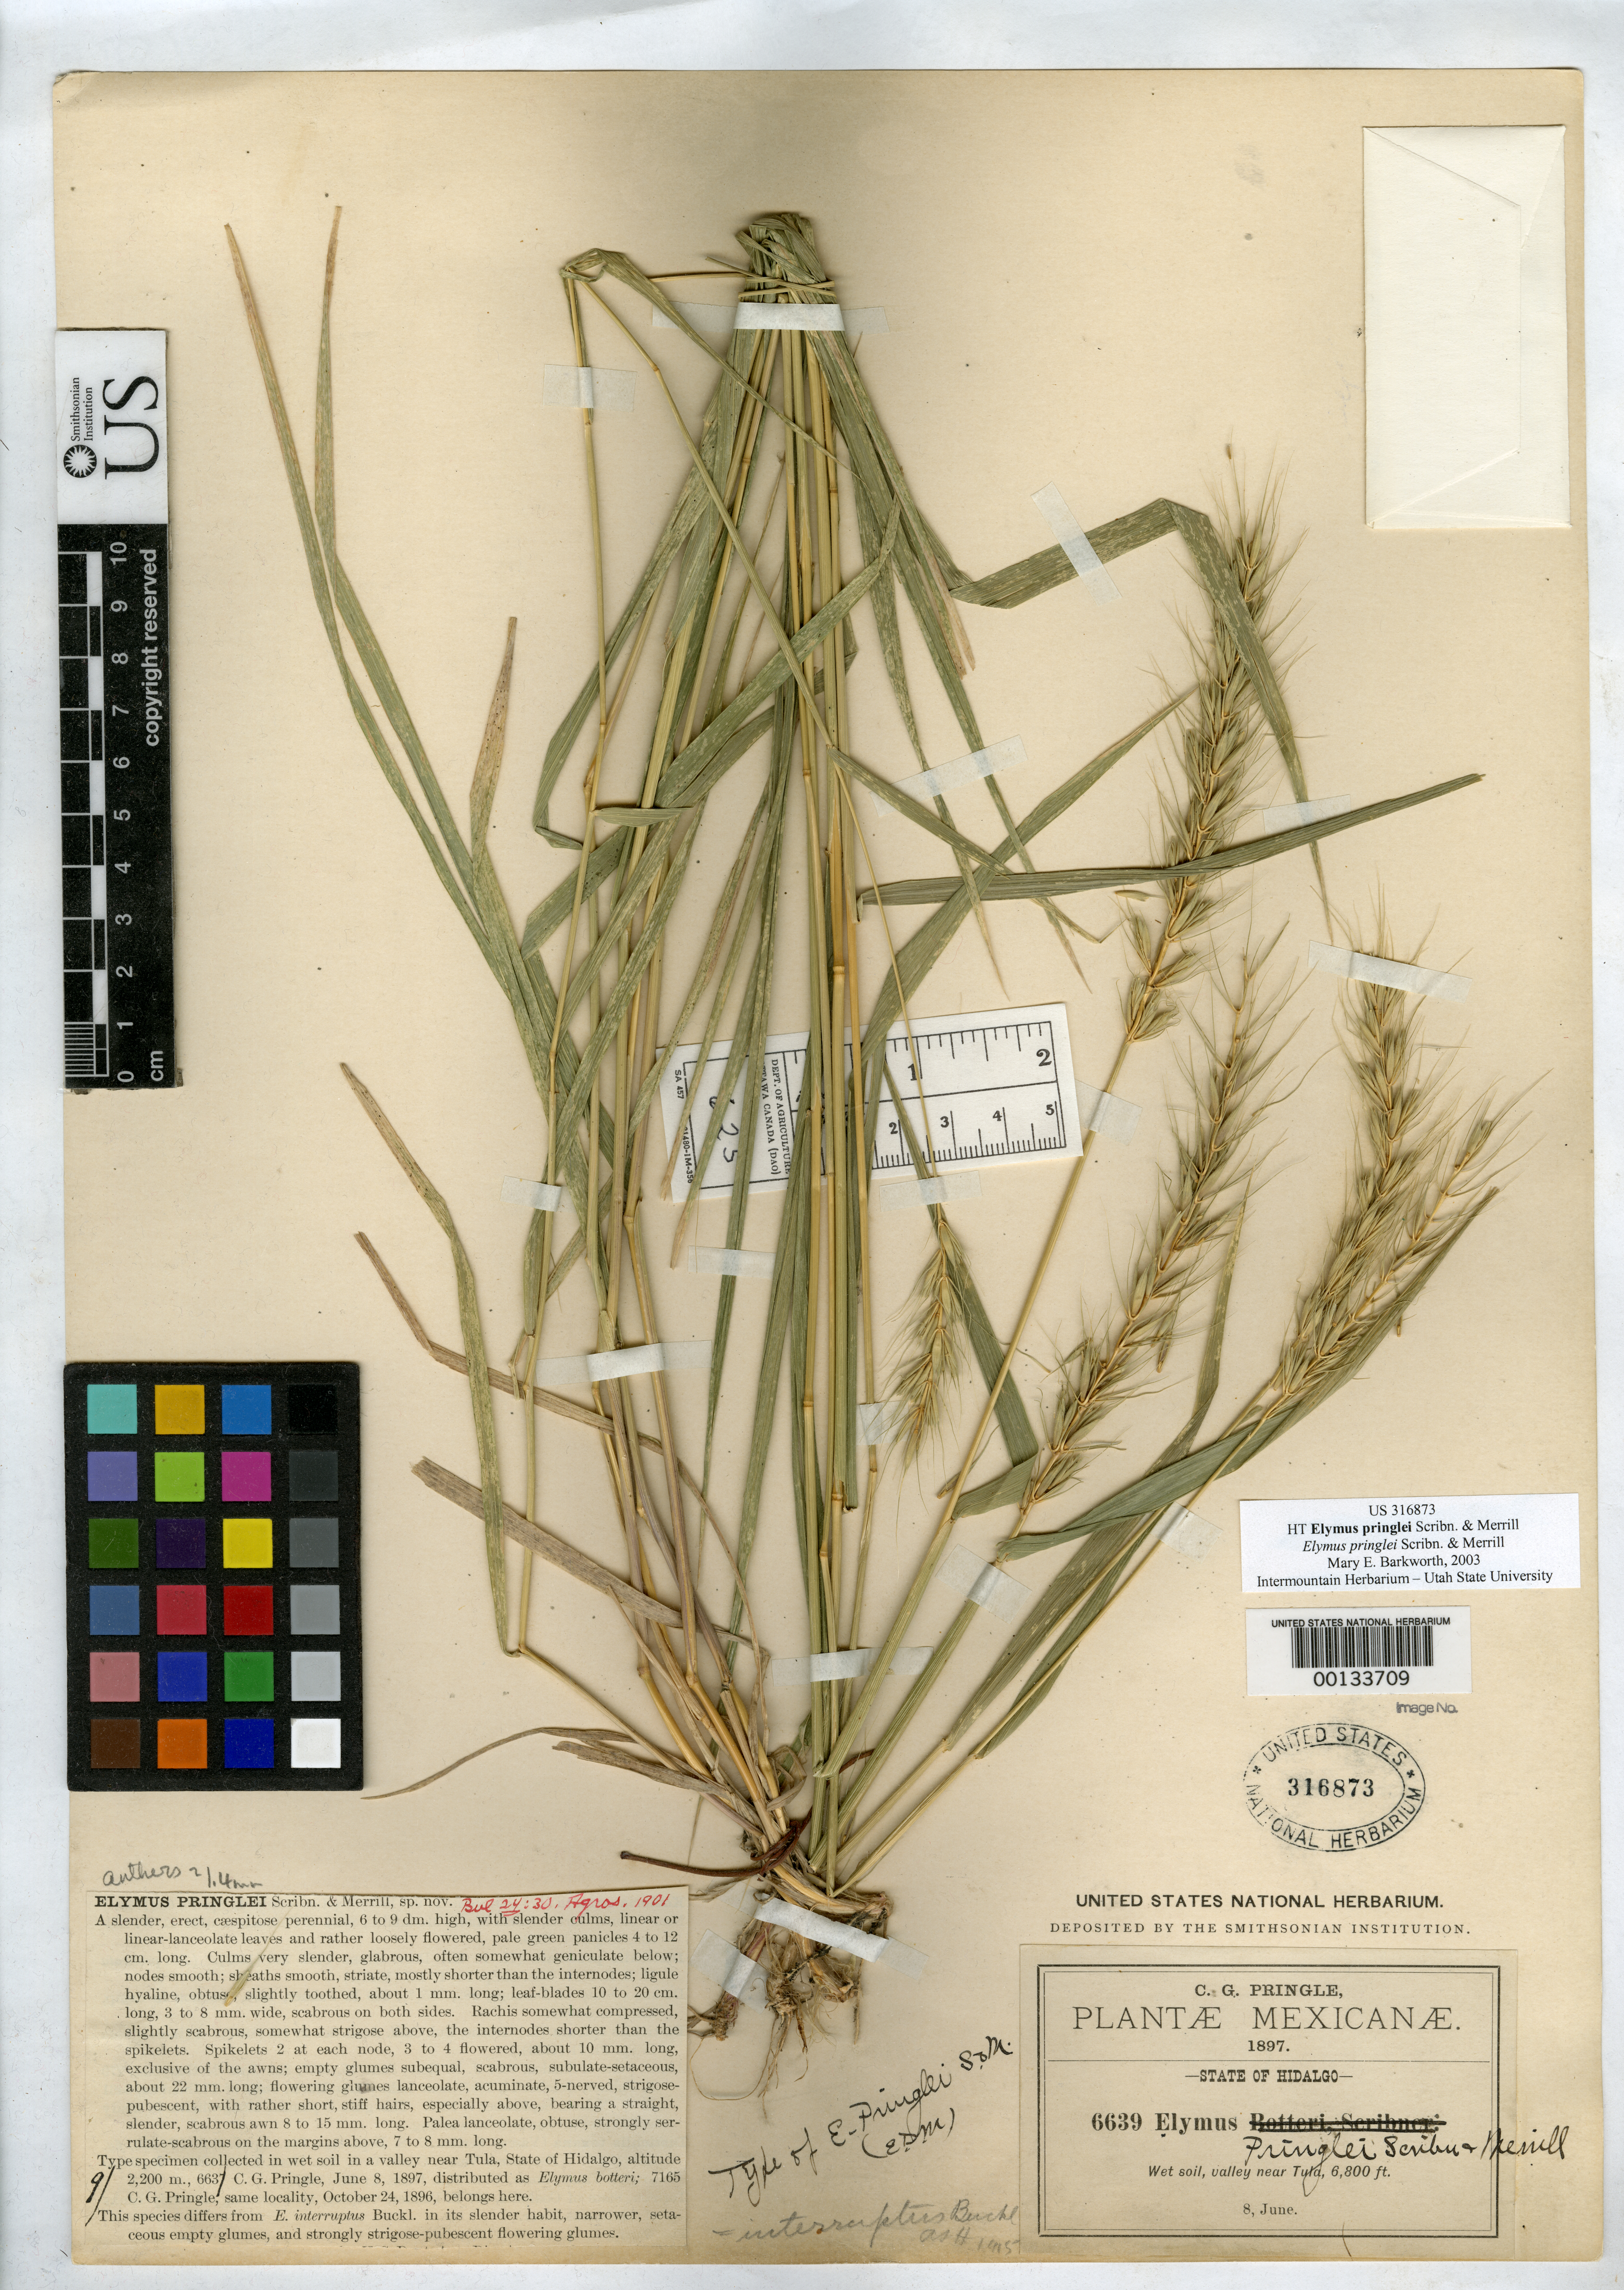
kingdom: Plantae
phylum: Tracheophyta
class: Liliopsida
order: Poales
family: Poaceae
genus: Elymus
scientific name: Elymus pringlei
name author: Scribn. & Merr.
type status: Holotype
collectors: C. G. Pringle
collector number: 6639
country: Mexico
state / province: Hidalgo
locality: Near Tula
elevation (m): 2073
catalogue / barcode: US 316873